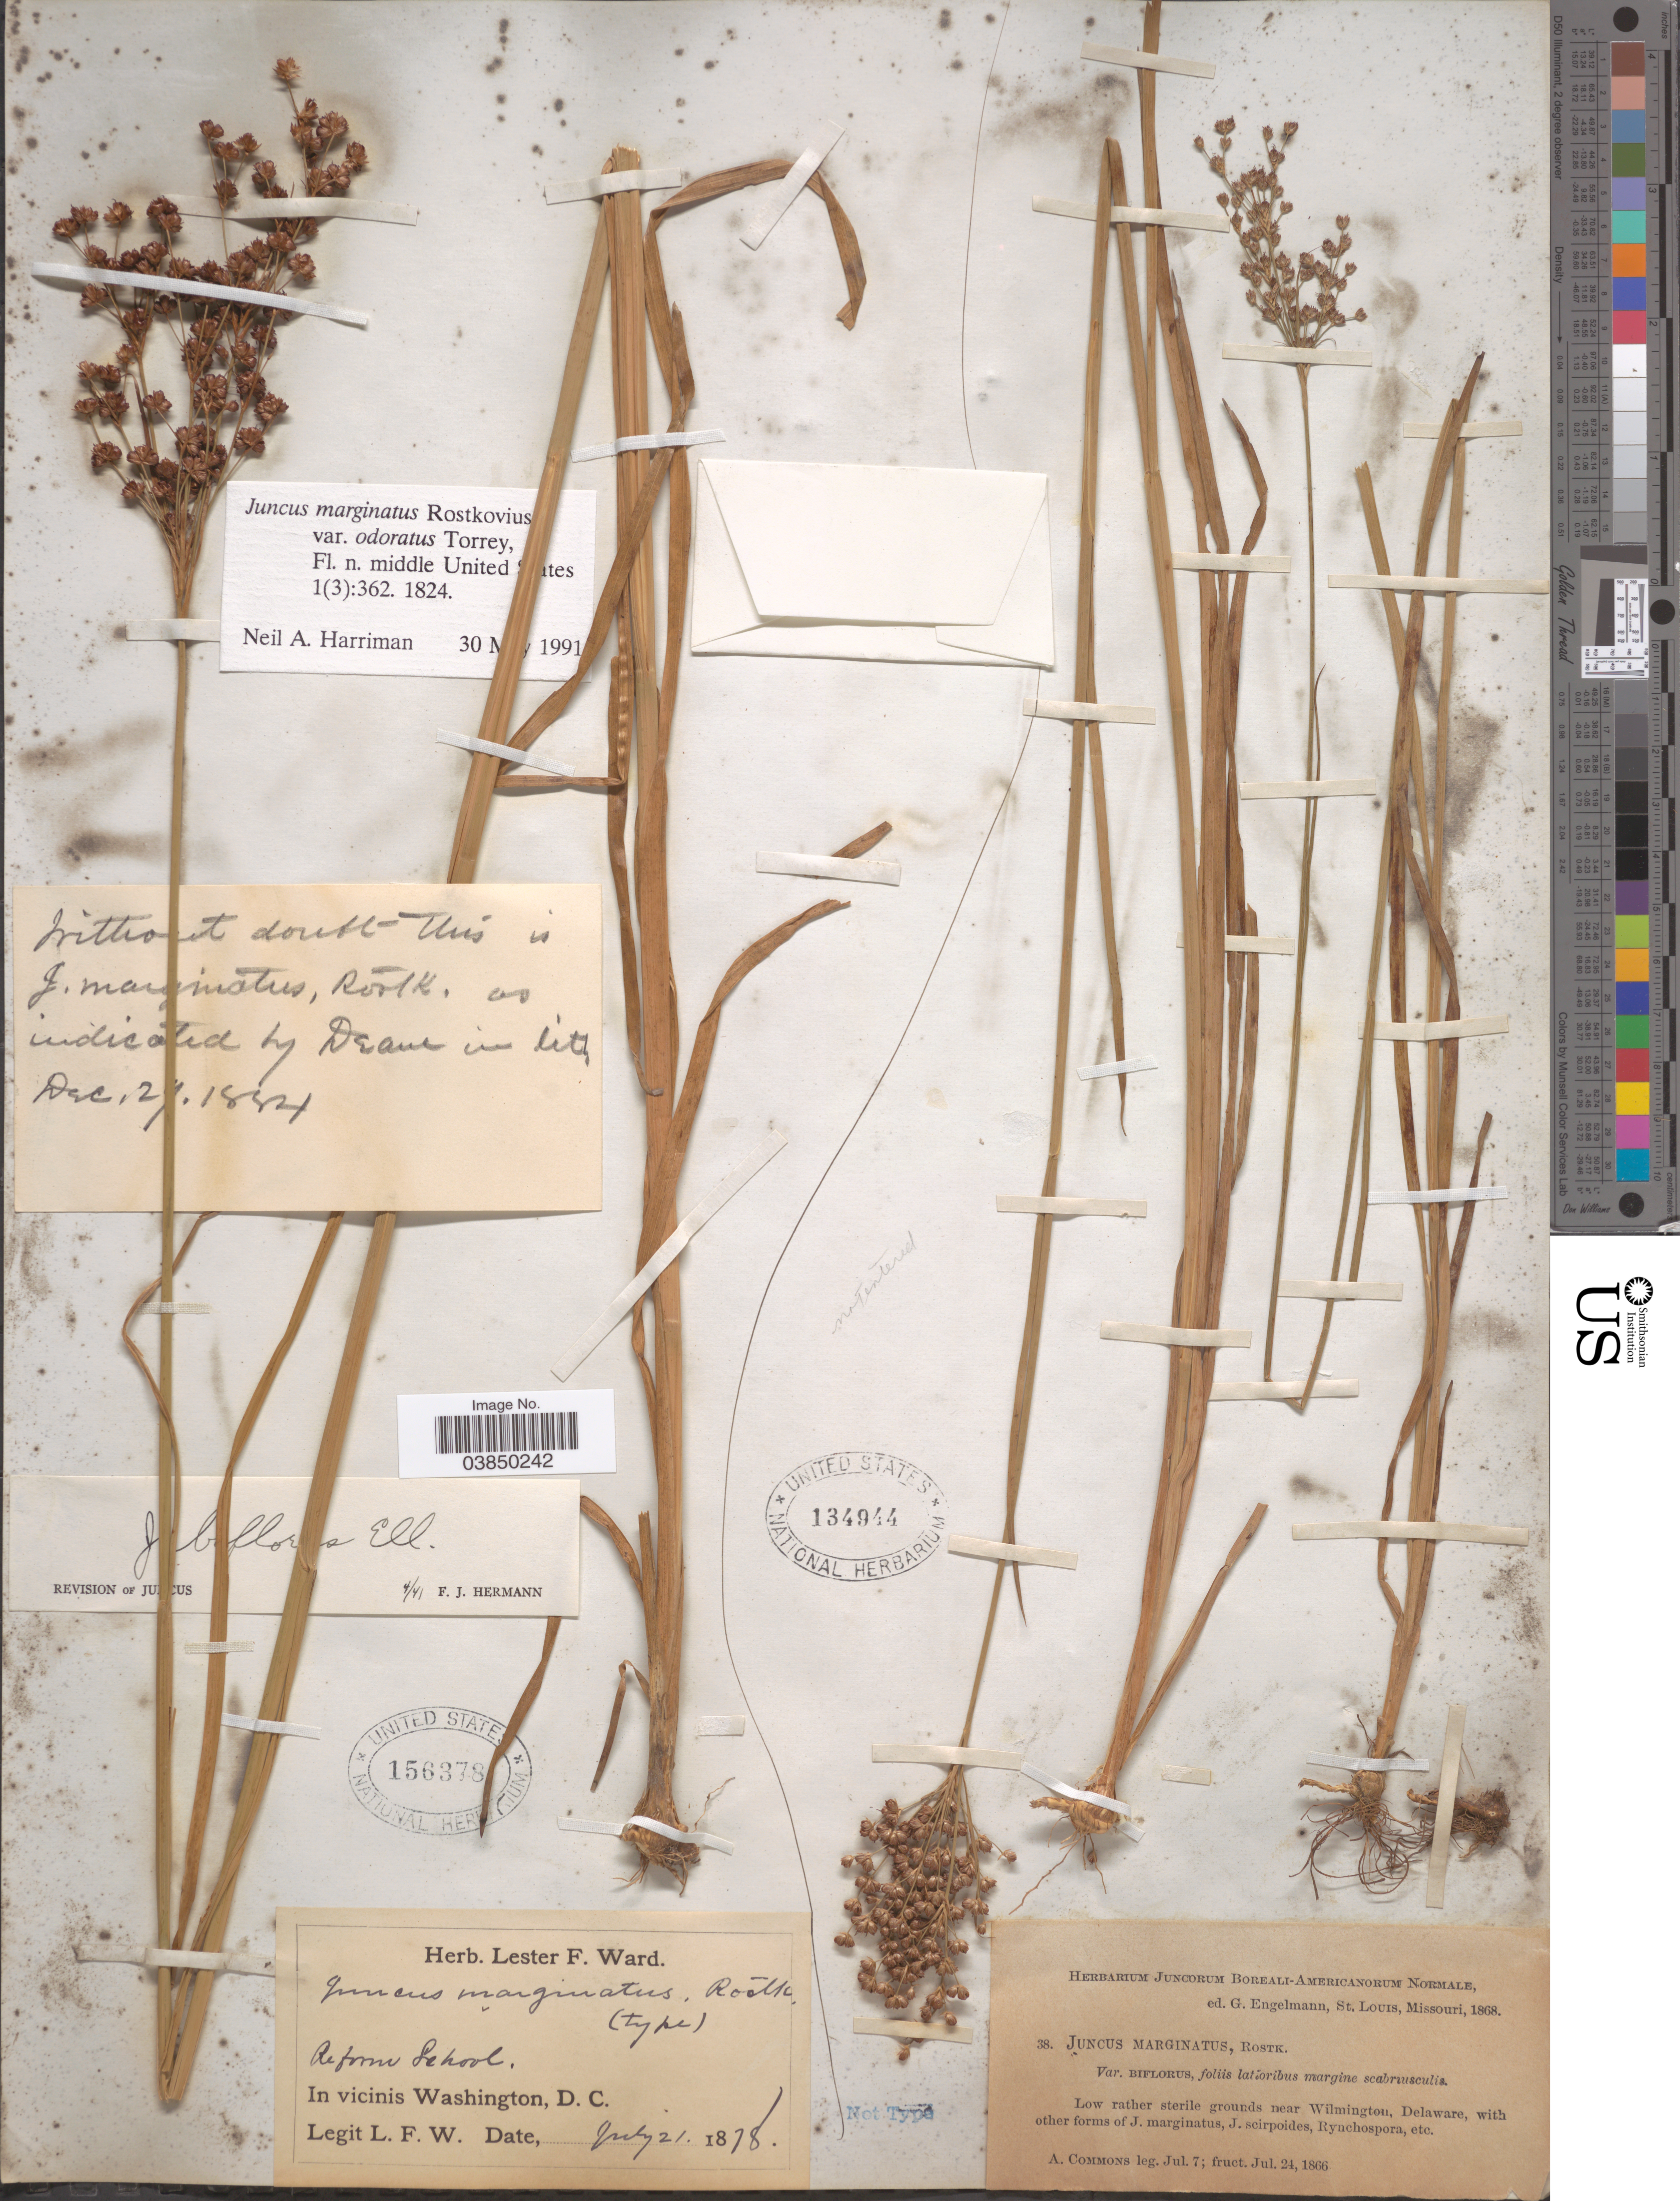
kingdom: Plantae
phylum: Tracheophyta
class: Liliopsida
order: Poales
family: Juncaceae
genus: Juncus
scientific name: Juncus biflorus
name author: Ell.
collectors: L. F. Ward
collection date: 1878-07-21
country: United States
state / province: District of Columbia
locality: Reform School. In vicinis Washington, D. C.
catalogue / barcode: US 156378-2